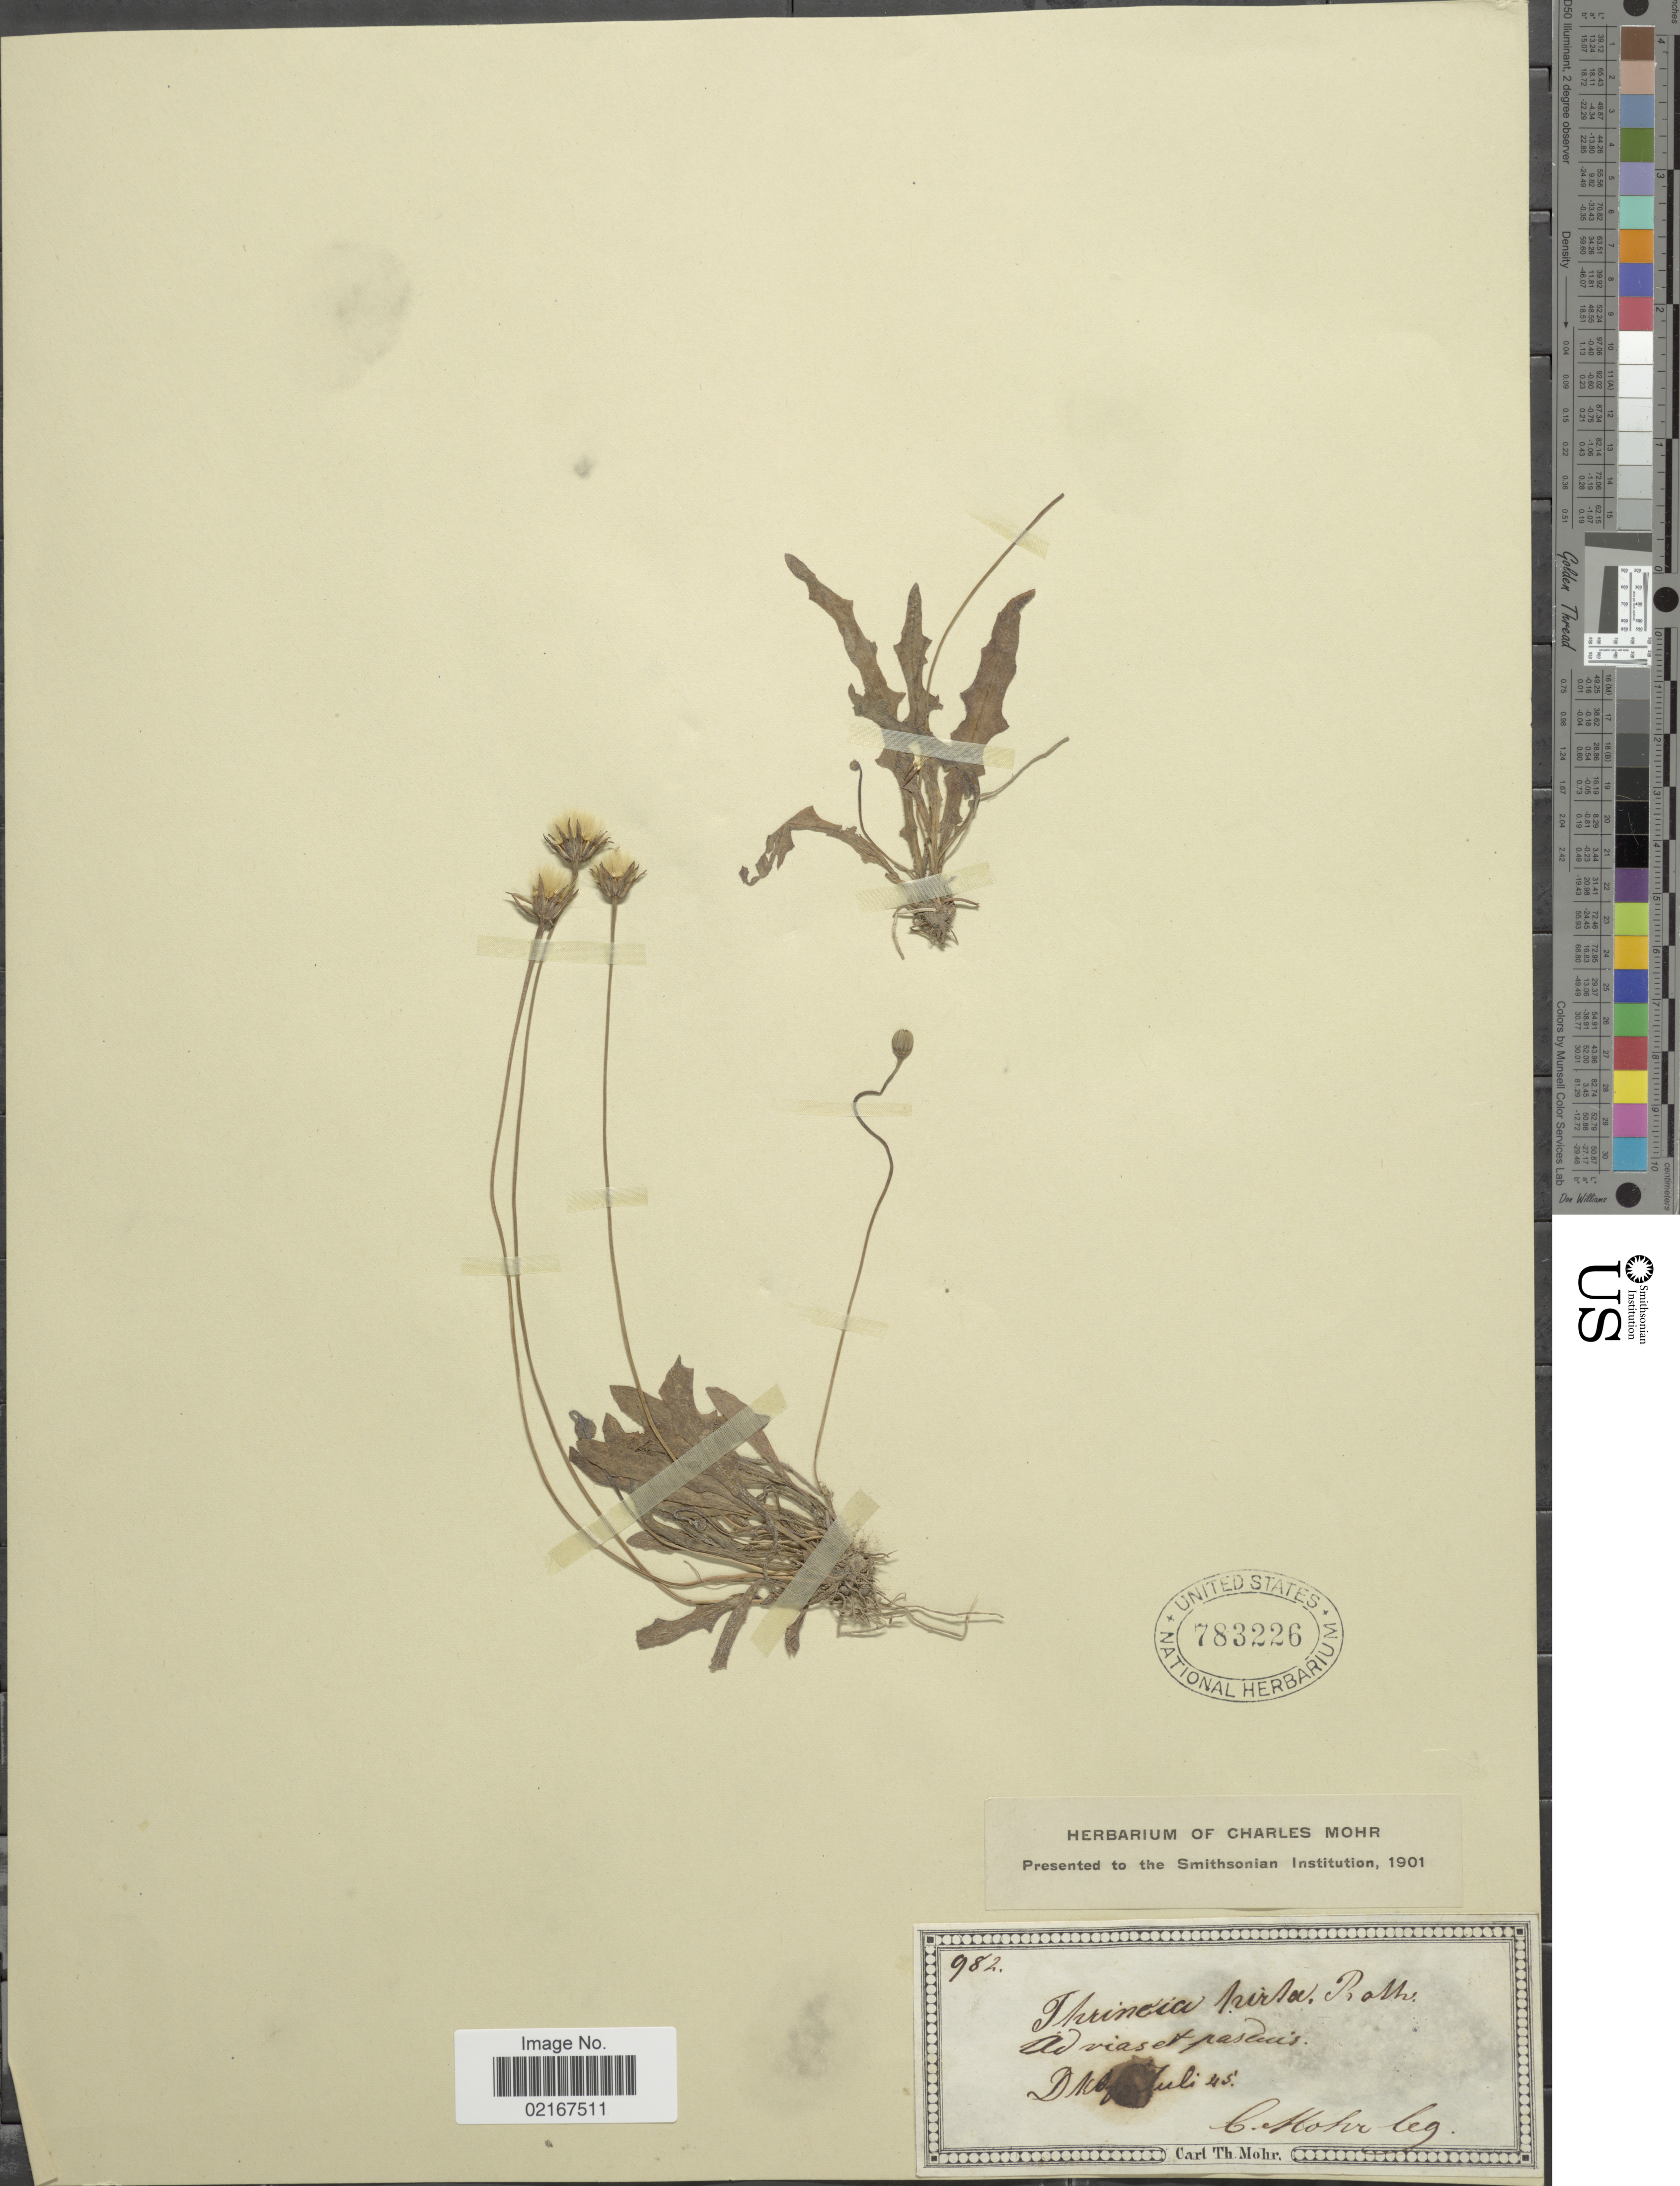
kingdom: Plantae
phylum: Tracheophyta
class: Magnoliopsida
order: Asterales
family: Asteraceae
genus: Leontodon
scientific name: Leontodon hirtus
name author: L.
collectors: Mohr, C. T. (herbarium)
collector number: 982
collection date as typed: Transcribed d/m/y: /7/45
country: Germany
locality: Dkof [interpreted]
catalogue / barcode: US 783226